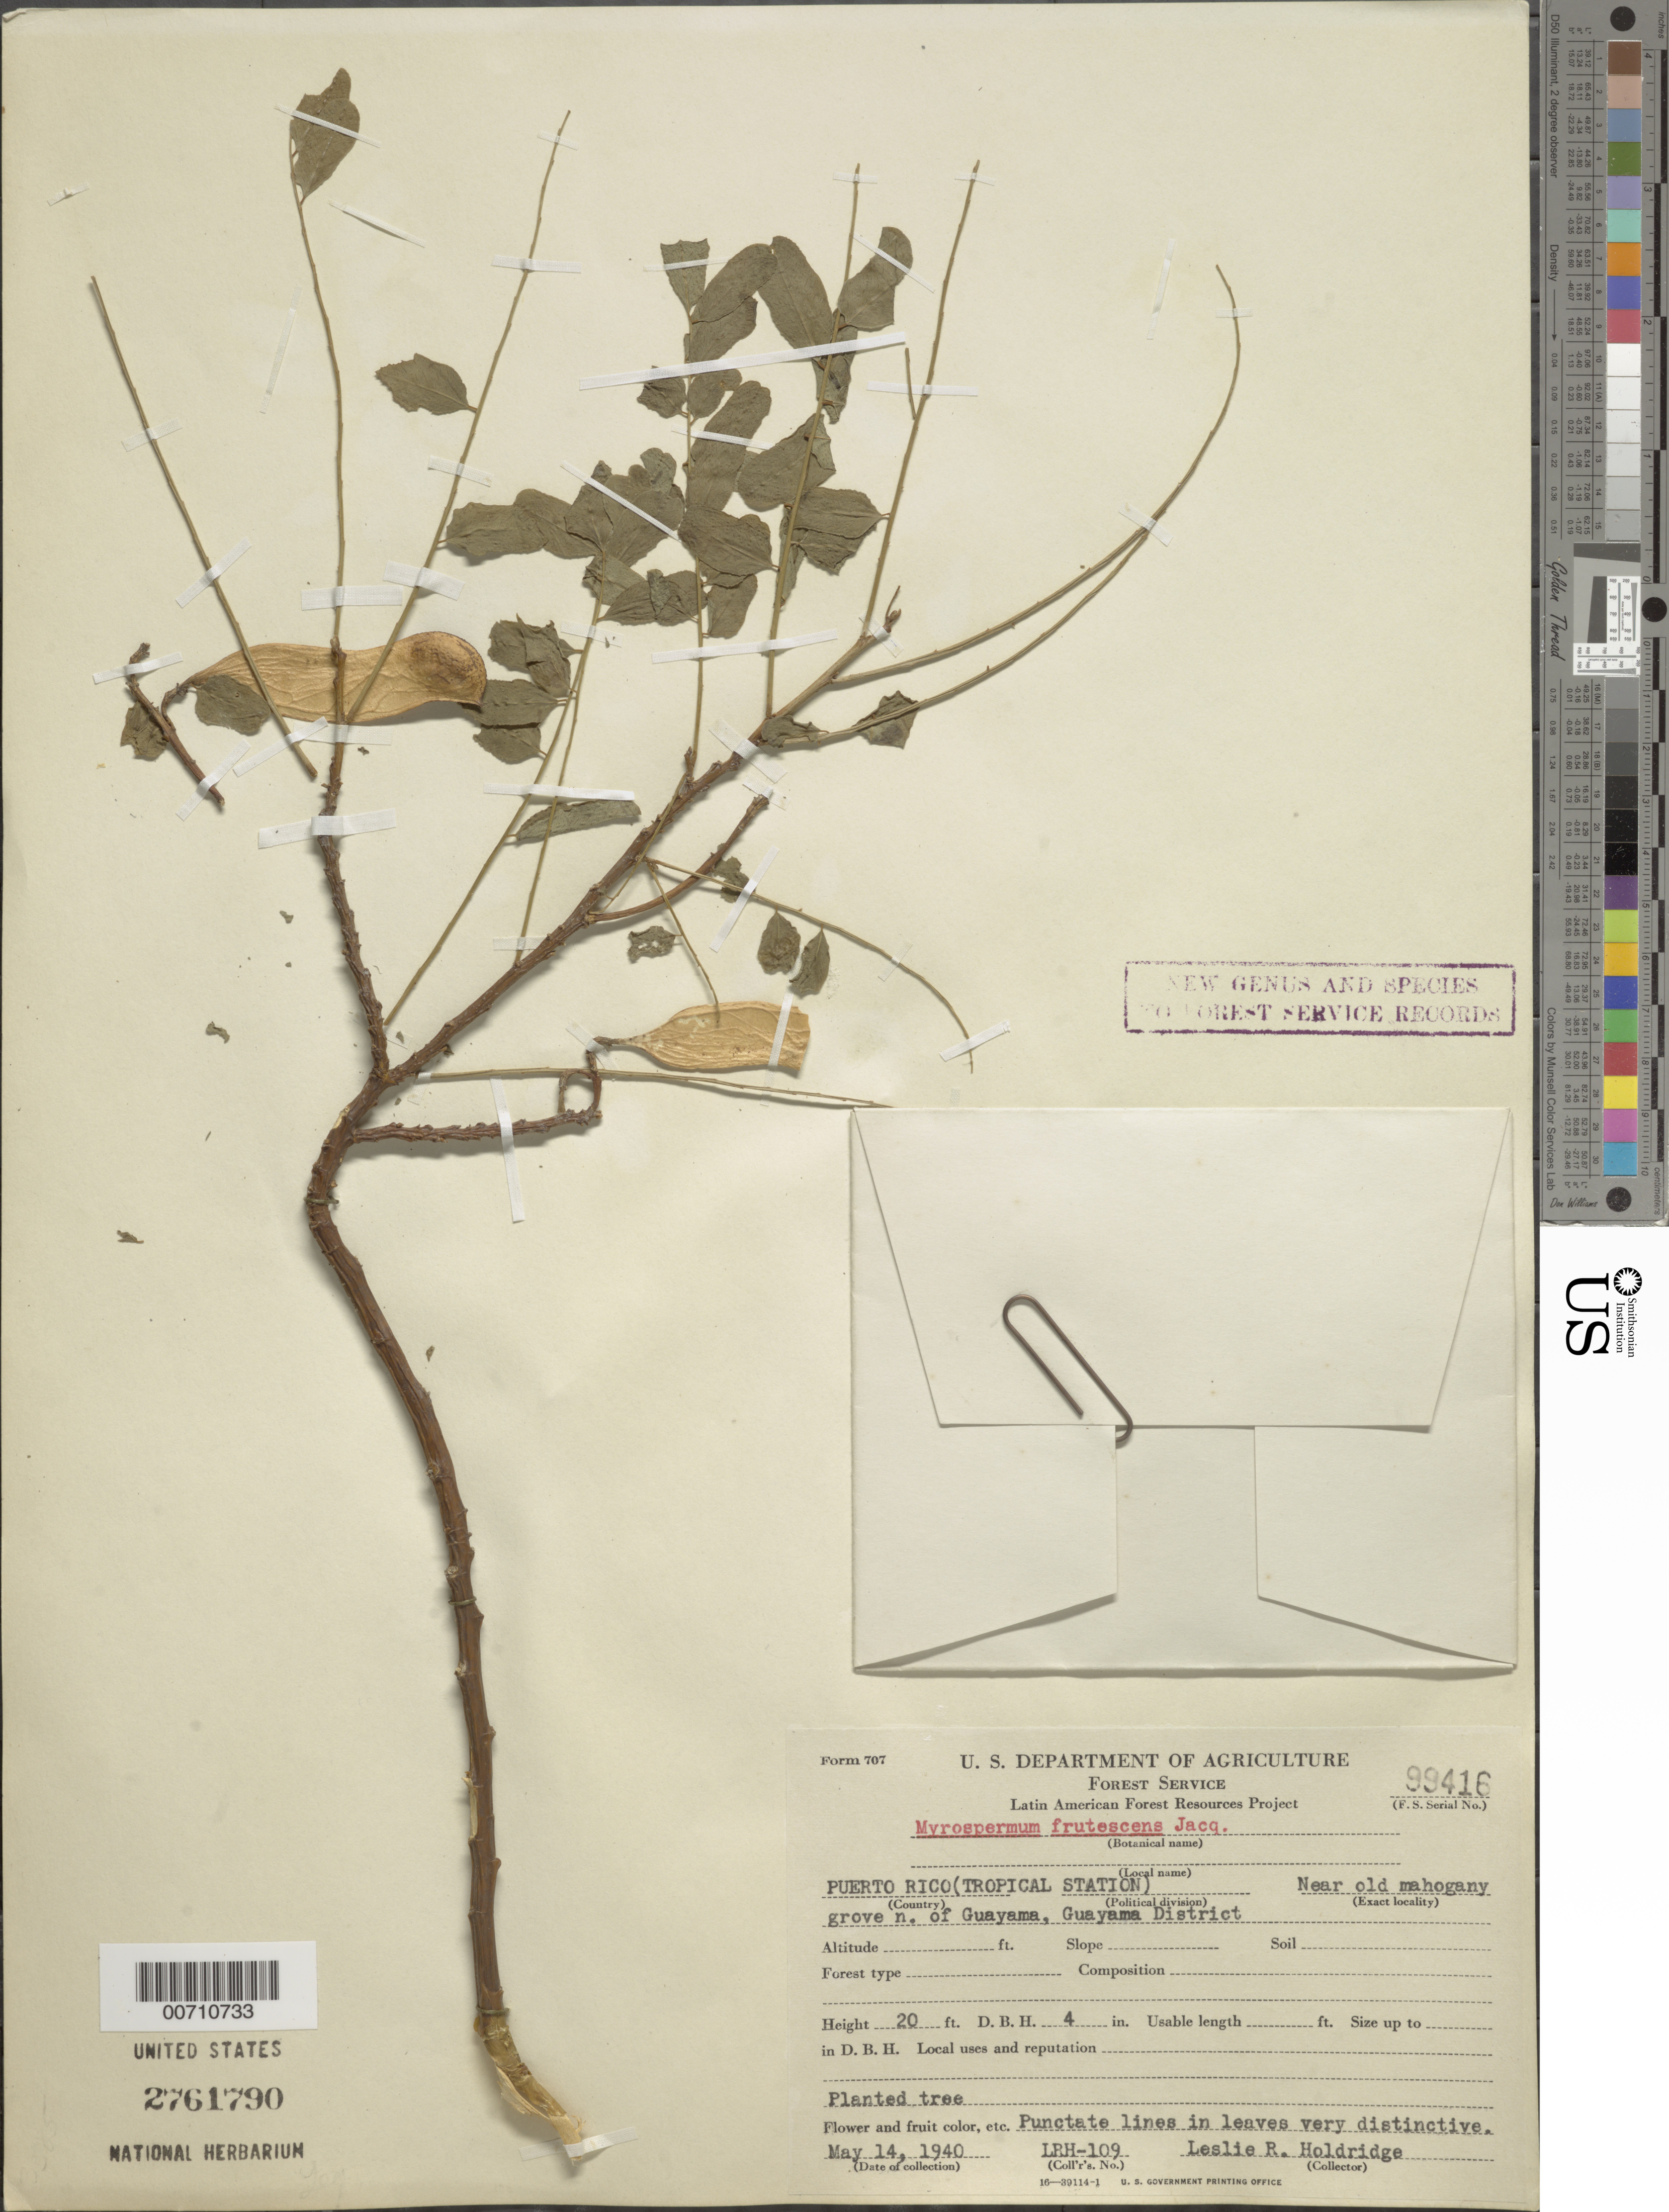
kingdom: Plantae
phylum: Tracheophyta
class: Magnoliopsida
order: Fabales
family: Fabaceae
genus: Myrospermum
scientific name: Myrospermum frutescens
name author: Jacq.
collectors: L. Holdridge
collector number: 109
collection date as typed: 14 May 1940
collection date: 1940-05-14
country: Puerto Rico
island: Greater Antilles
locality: Guayama, Guayama Dis., near old mahogany grove N of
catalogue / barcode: US 2761790